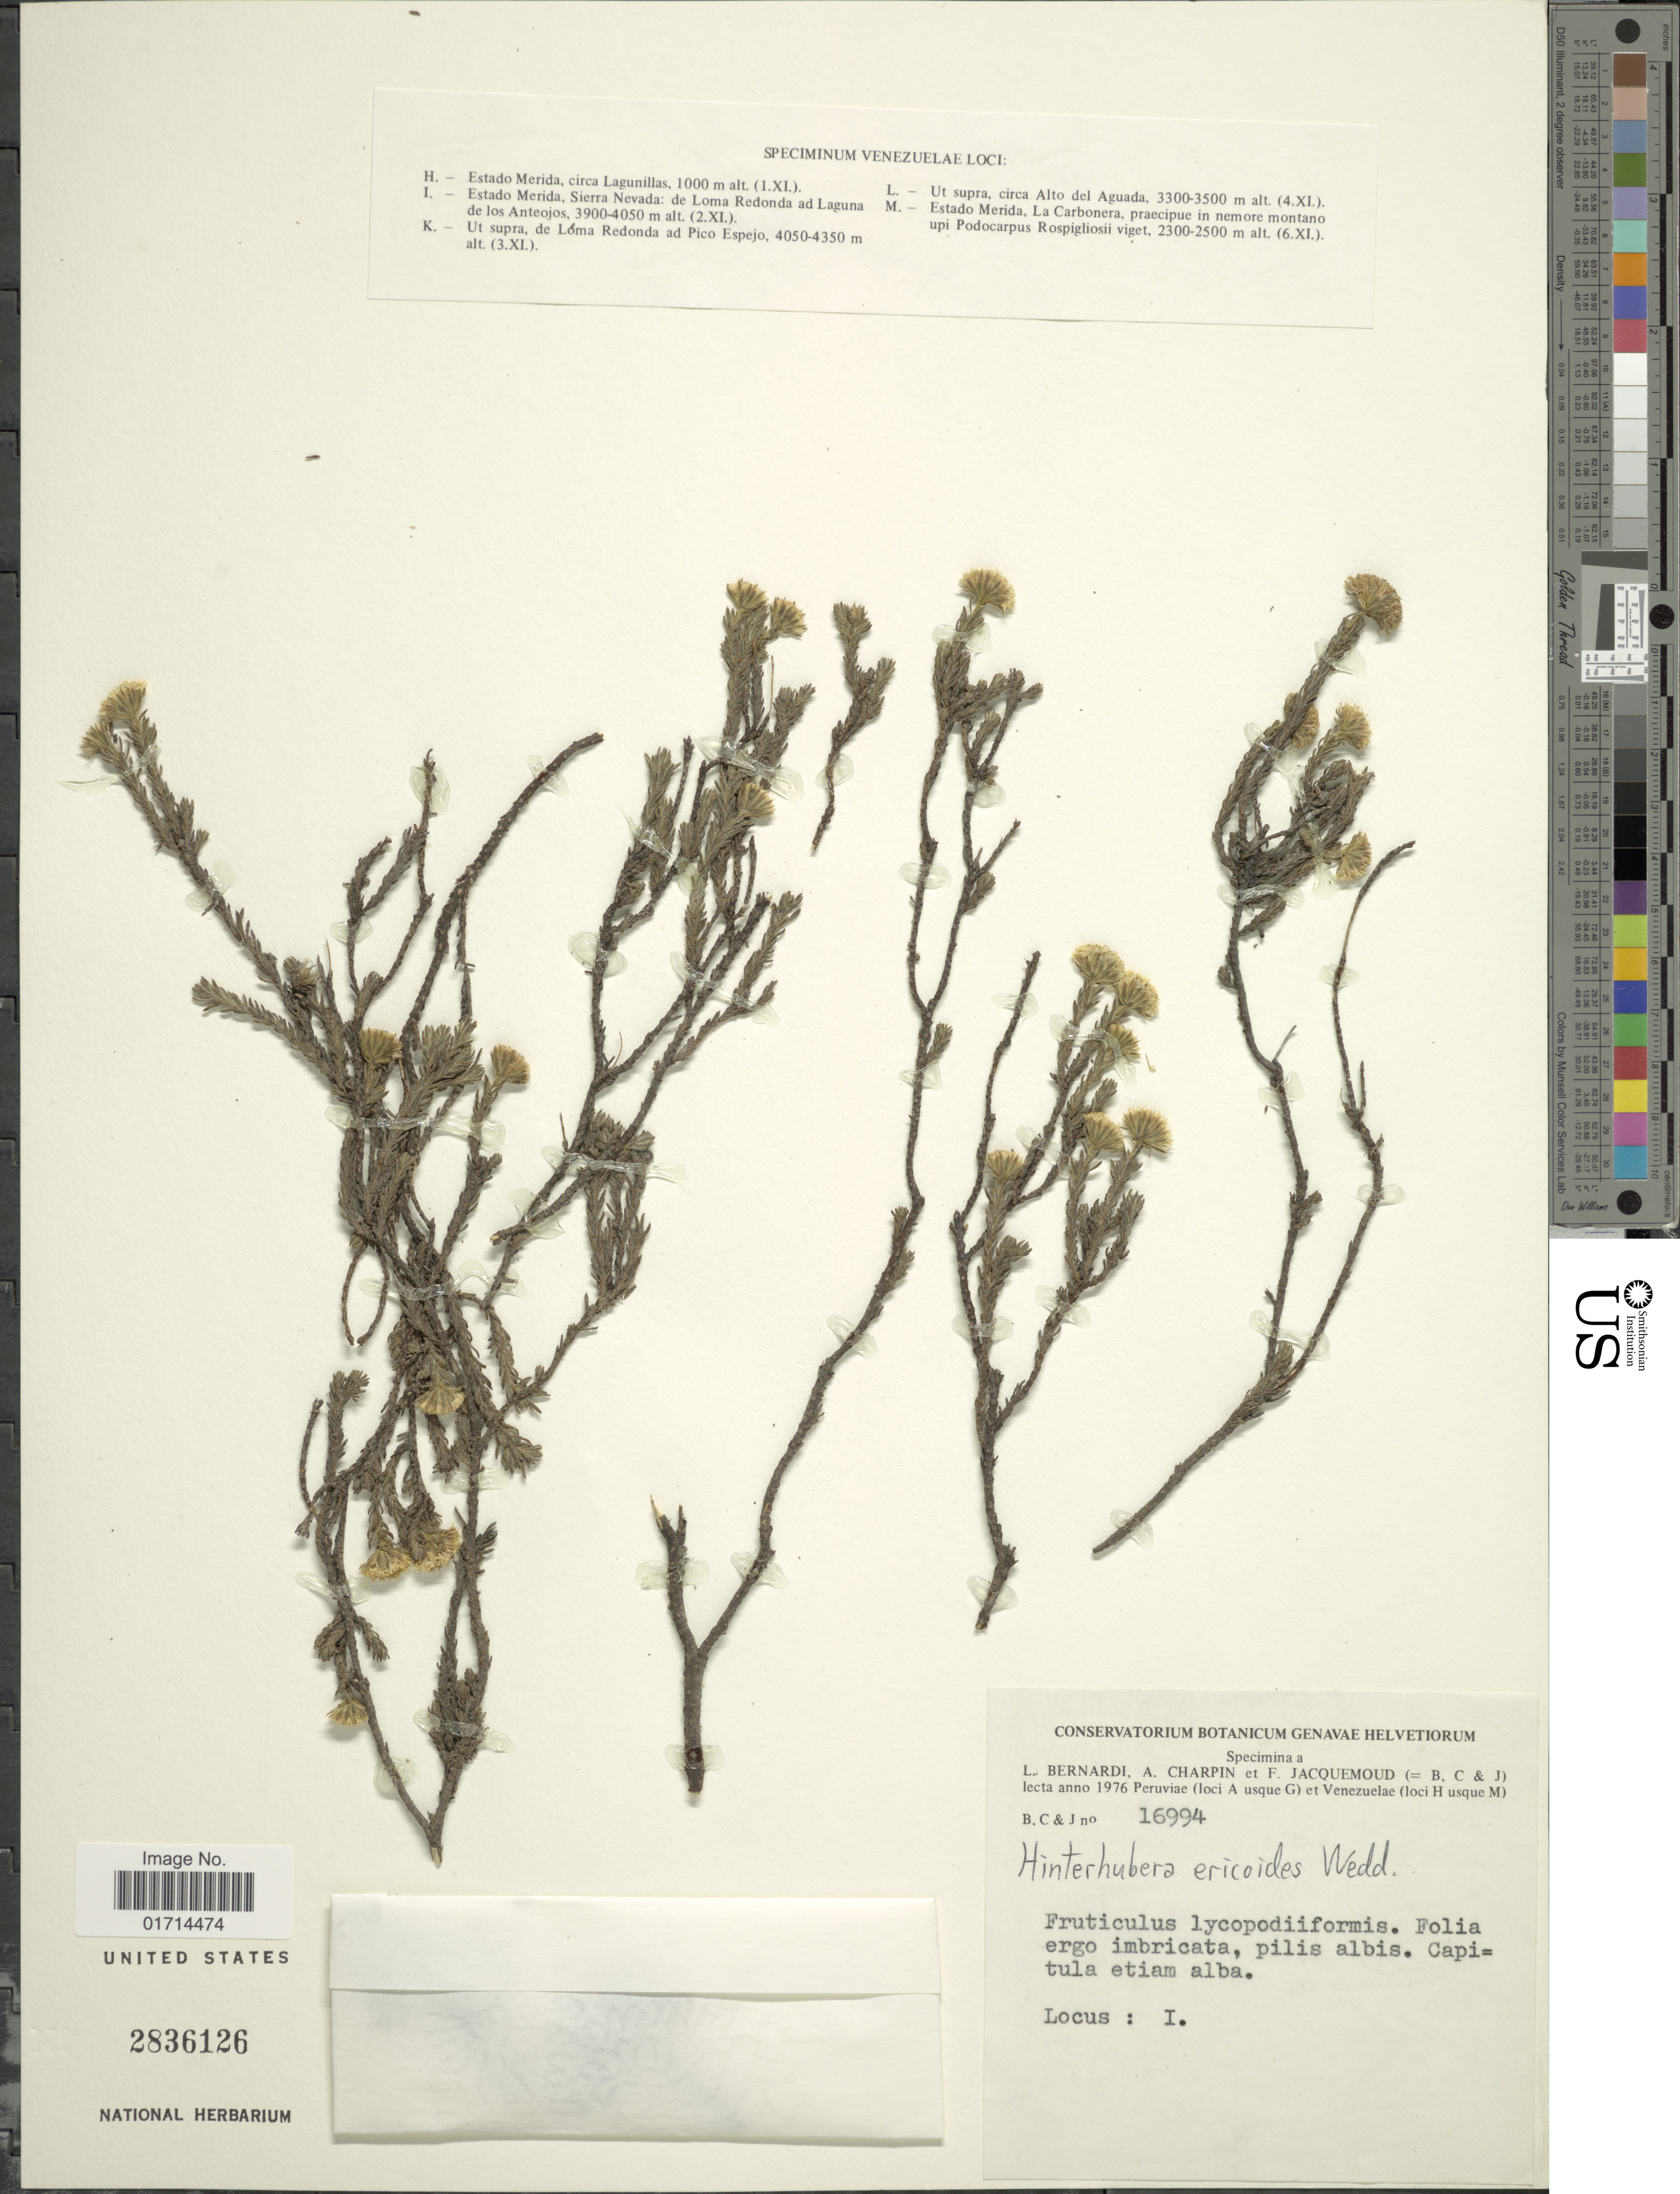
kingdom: Plantae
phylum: Tracheophyta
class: Magnoliopsida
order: Asterales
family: Asteraceae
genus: Hinterhubera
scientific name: Hinterhubera ericoides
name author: Wedd.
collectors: L. Bernardi, A. Charpin & F. Jacquemoud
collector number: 16994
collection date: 1976-11-02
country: Venezuela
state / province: Mérida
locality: Sierra Nevada: de Loma Redonda ad Laguna de los Anteojos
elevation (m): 3900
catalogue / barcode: US 2836126